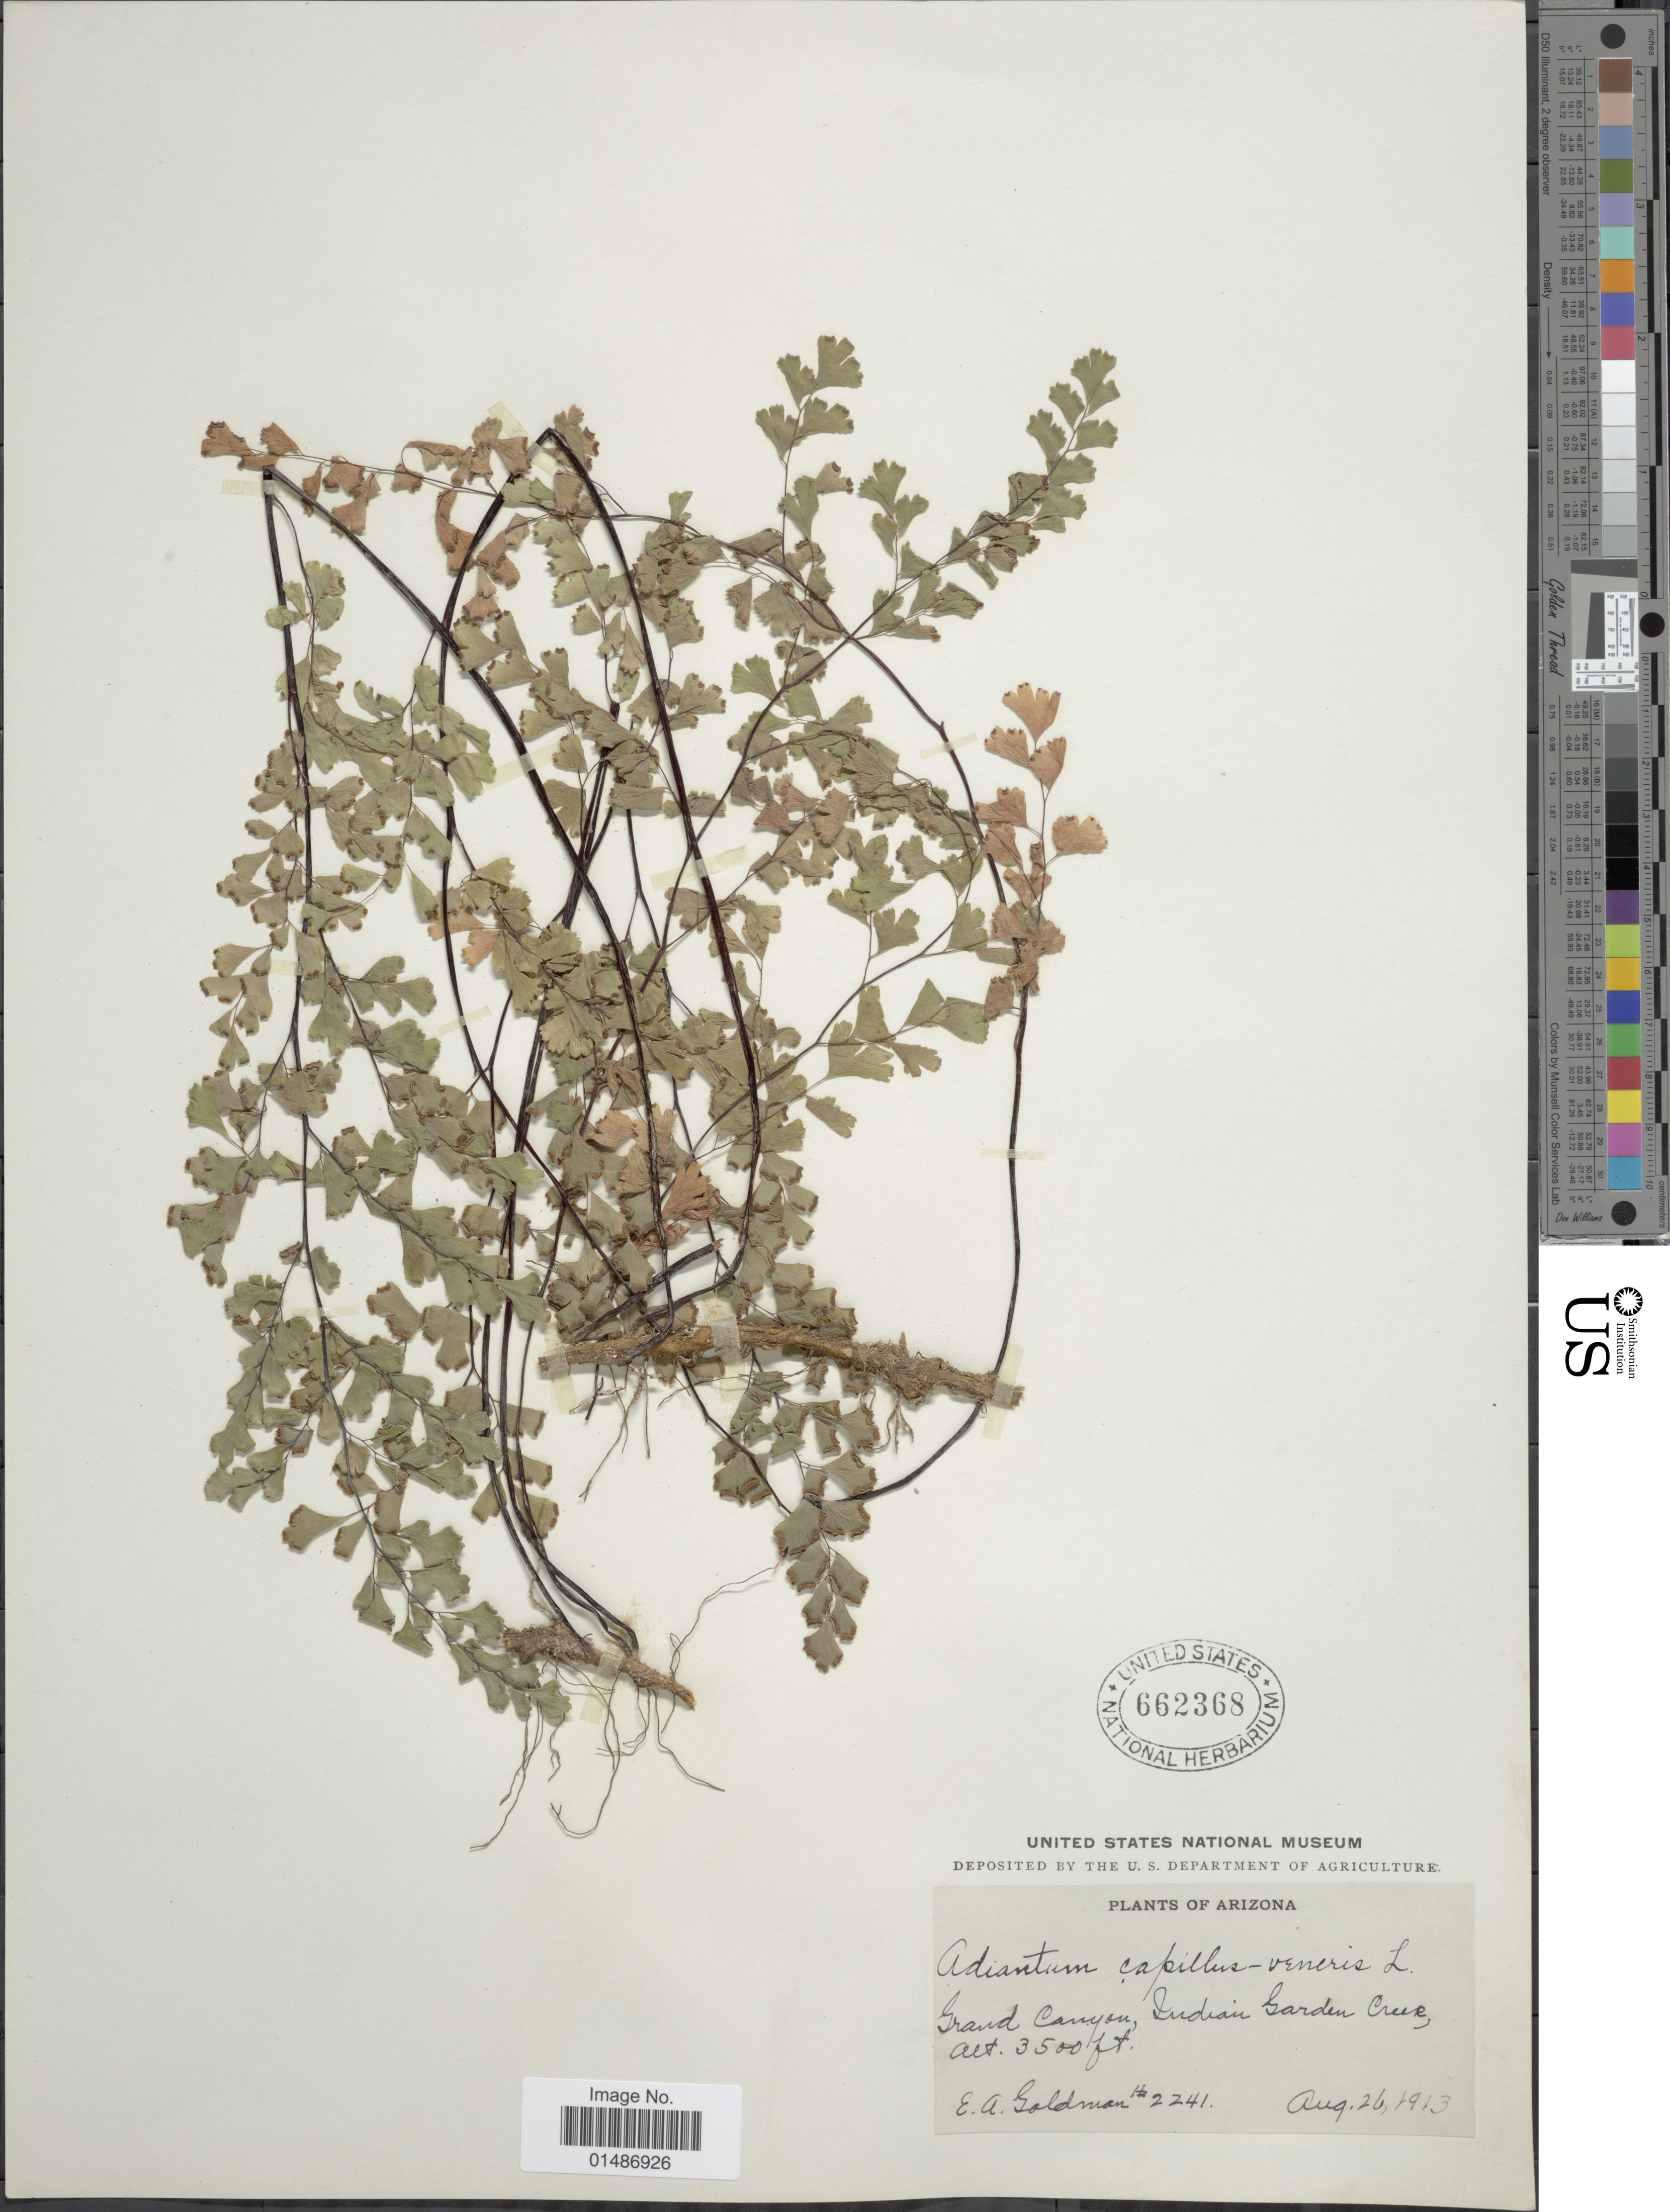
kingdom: Plantae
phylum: Tracheophyta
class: Polypodiopsida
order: Polypodiales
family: Pteridaceae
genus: Adiantum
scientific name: Adiantum capillus-veneris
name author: L.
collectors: E. A. Goldman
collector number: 2241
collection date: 1913-08-26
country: United States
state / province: Arizona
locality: Grand Canyon, Indian Garden Creek.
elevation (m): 1067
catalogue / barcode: US 662368